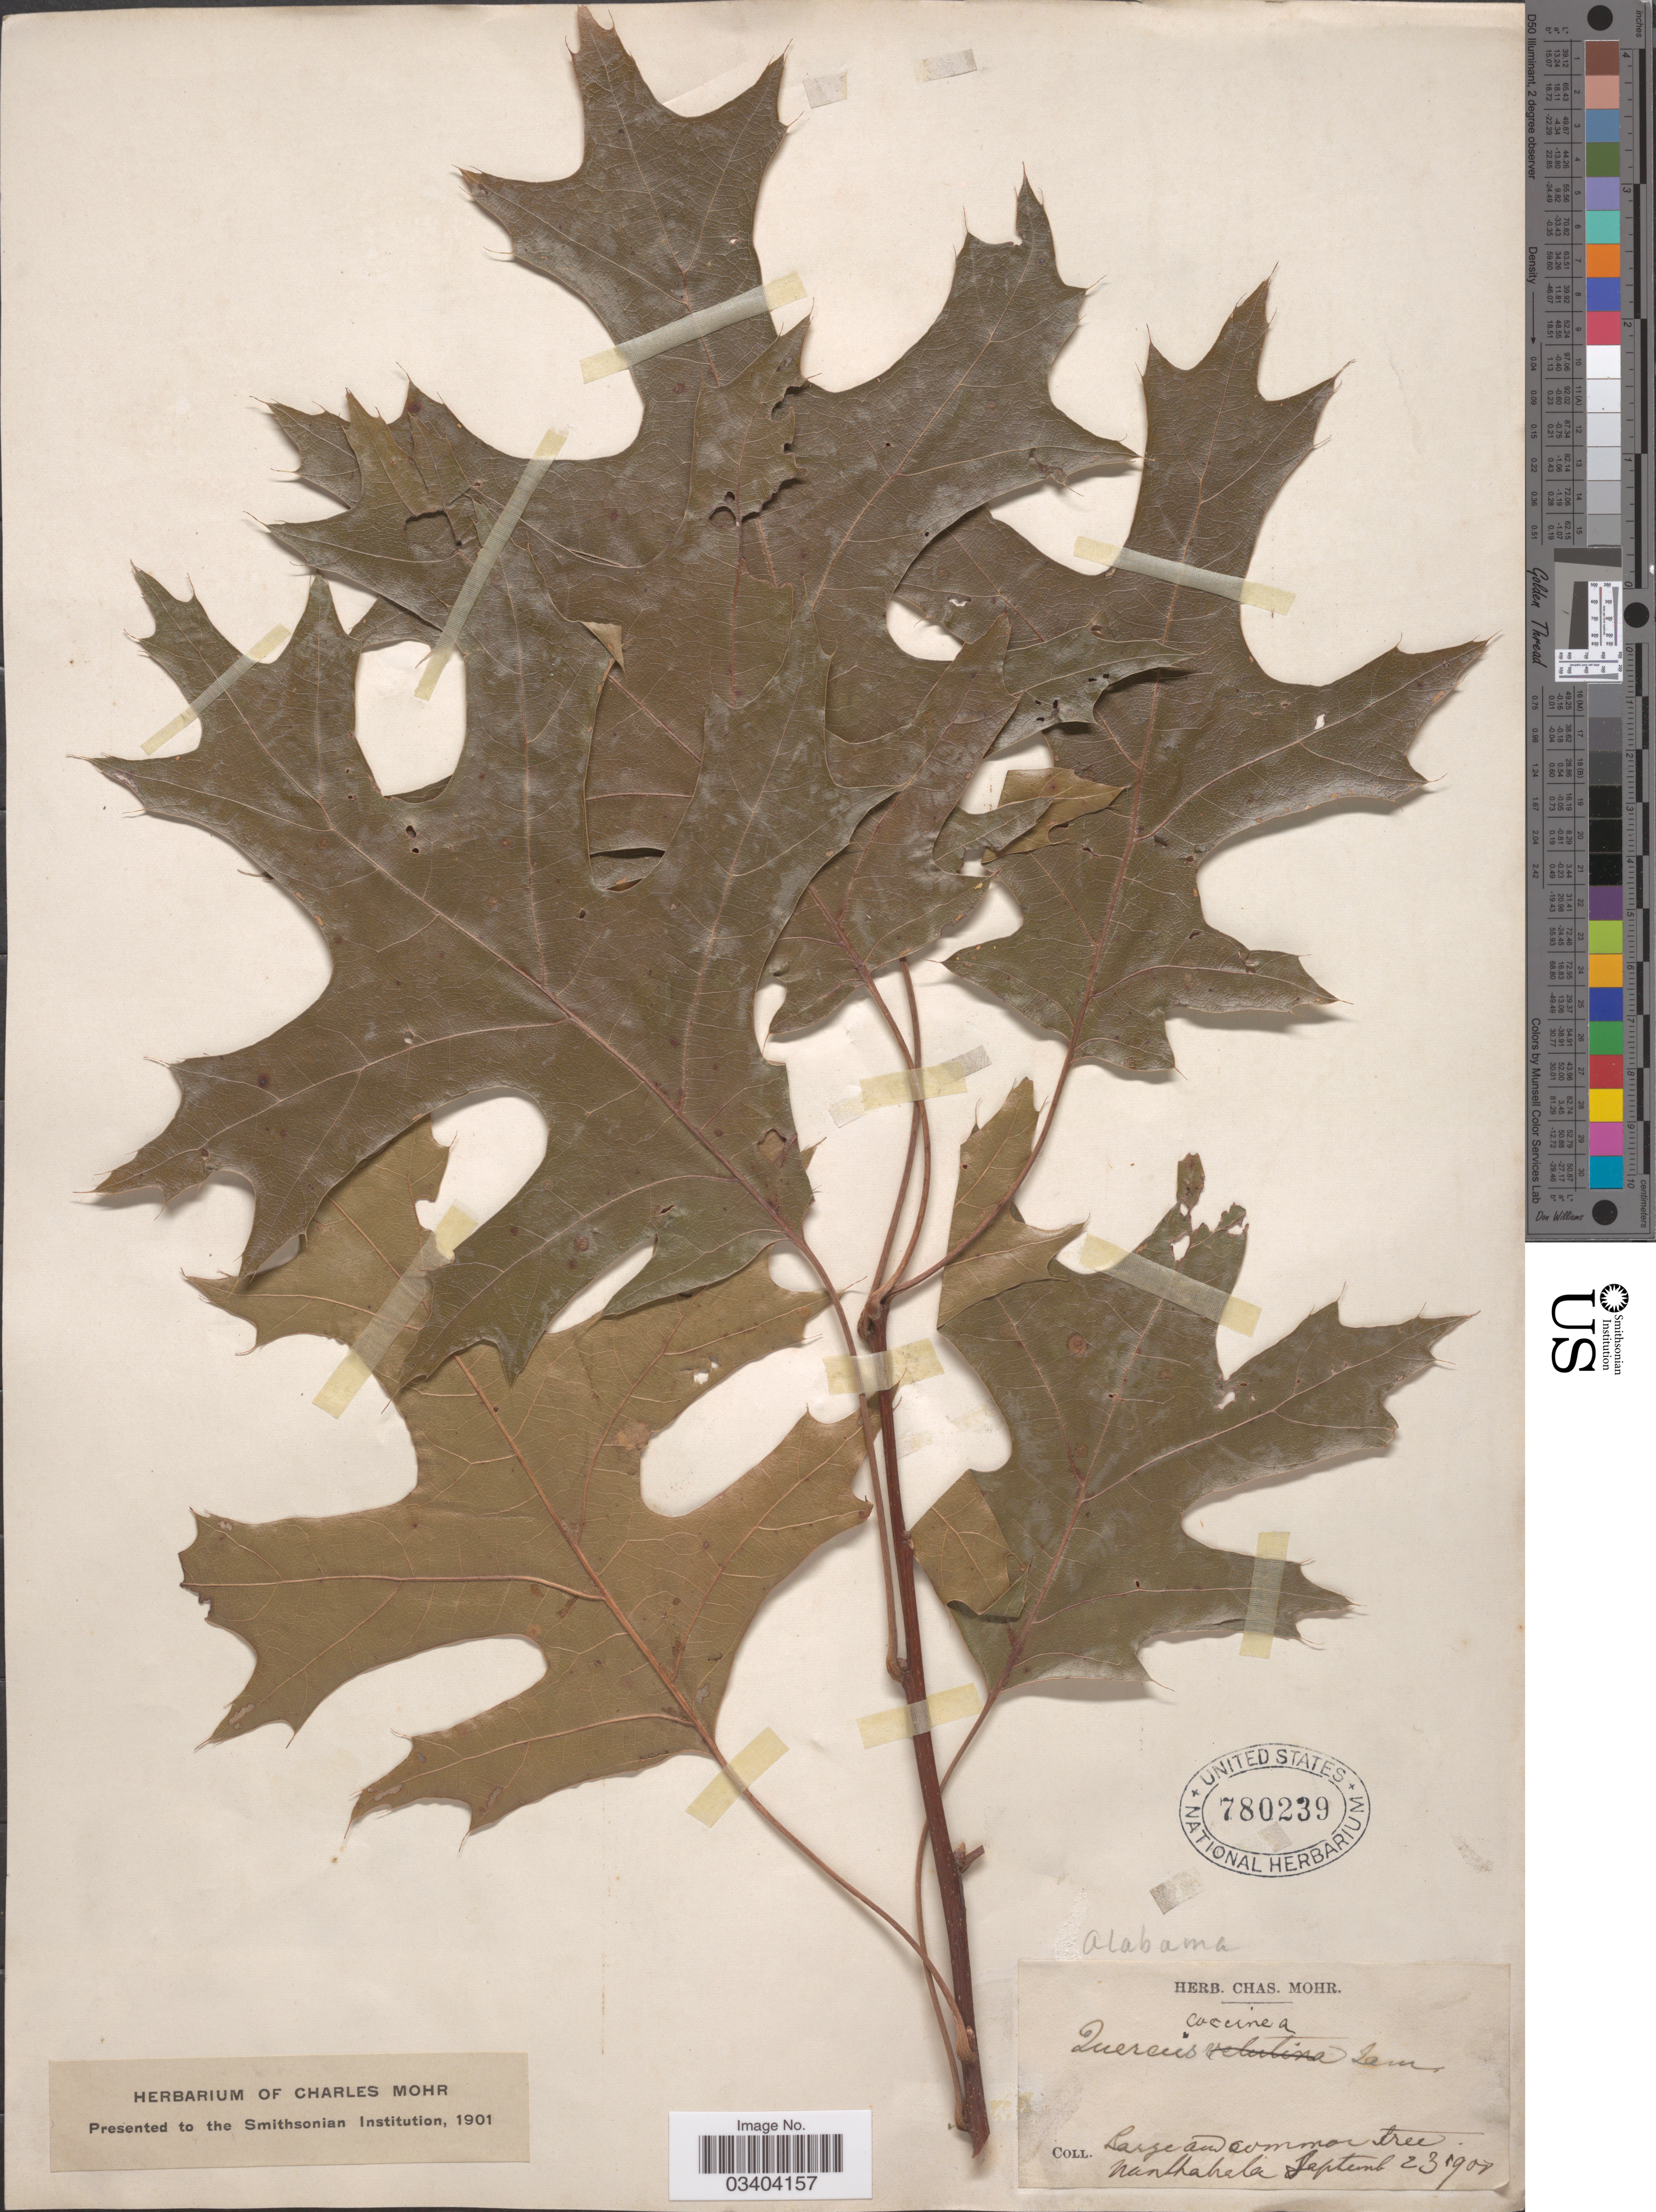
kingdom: Plantae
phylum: Tracheophyta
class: Magnoliopsida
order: Fagales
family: Fagaceae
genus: Quercus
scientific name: Quercus coccinea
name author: Münchh.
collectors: ex herb. Charles Mohr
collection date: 1900-09-23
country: United States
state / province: Alabama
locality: Nanthahala.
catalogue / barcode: US 780239